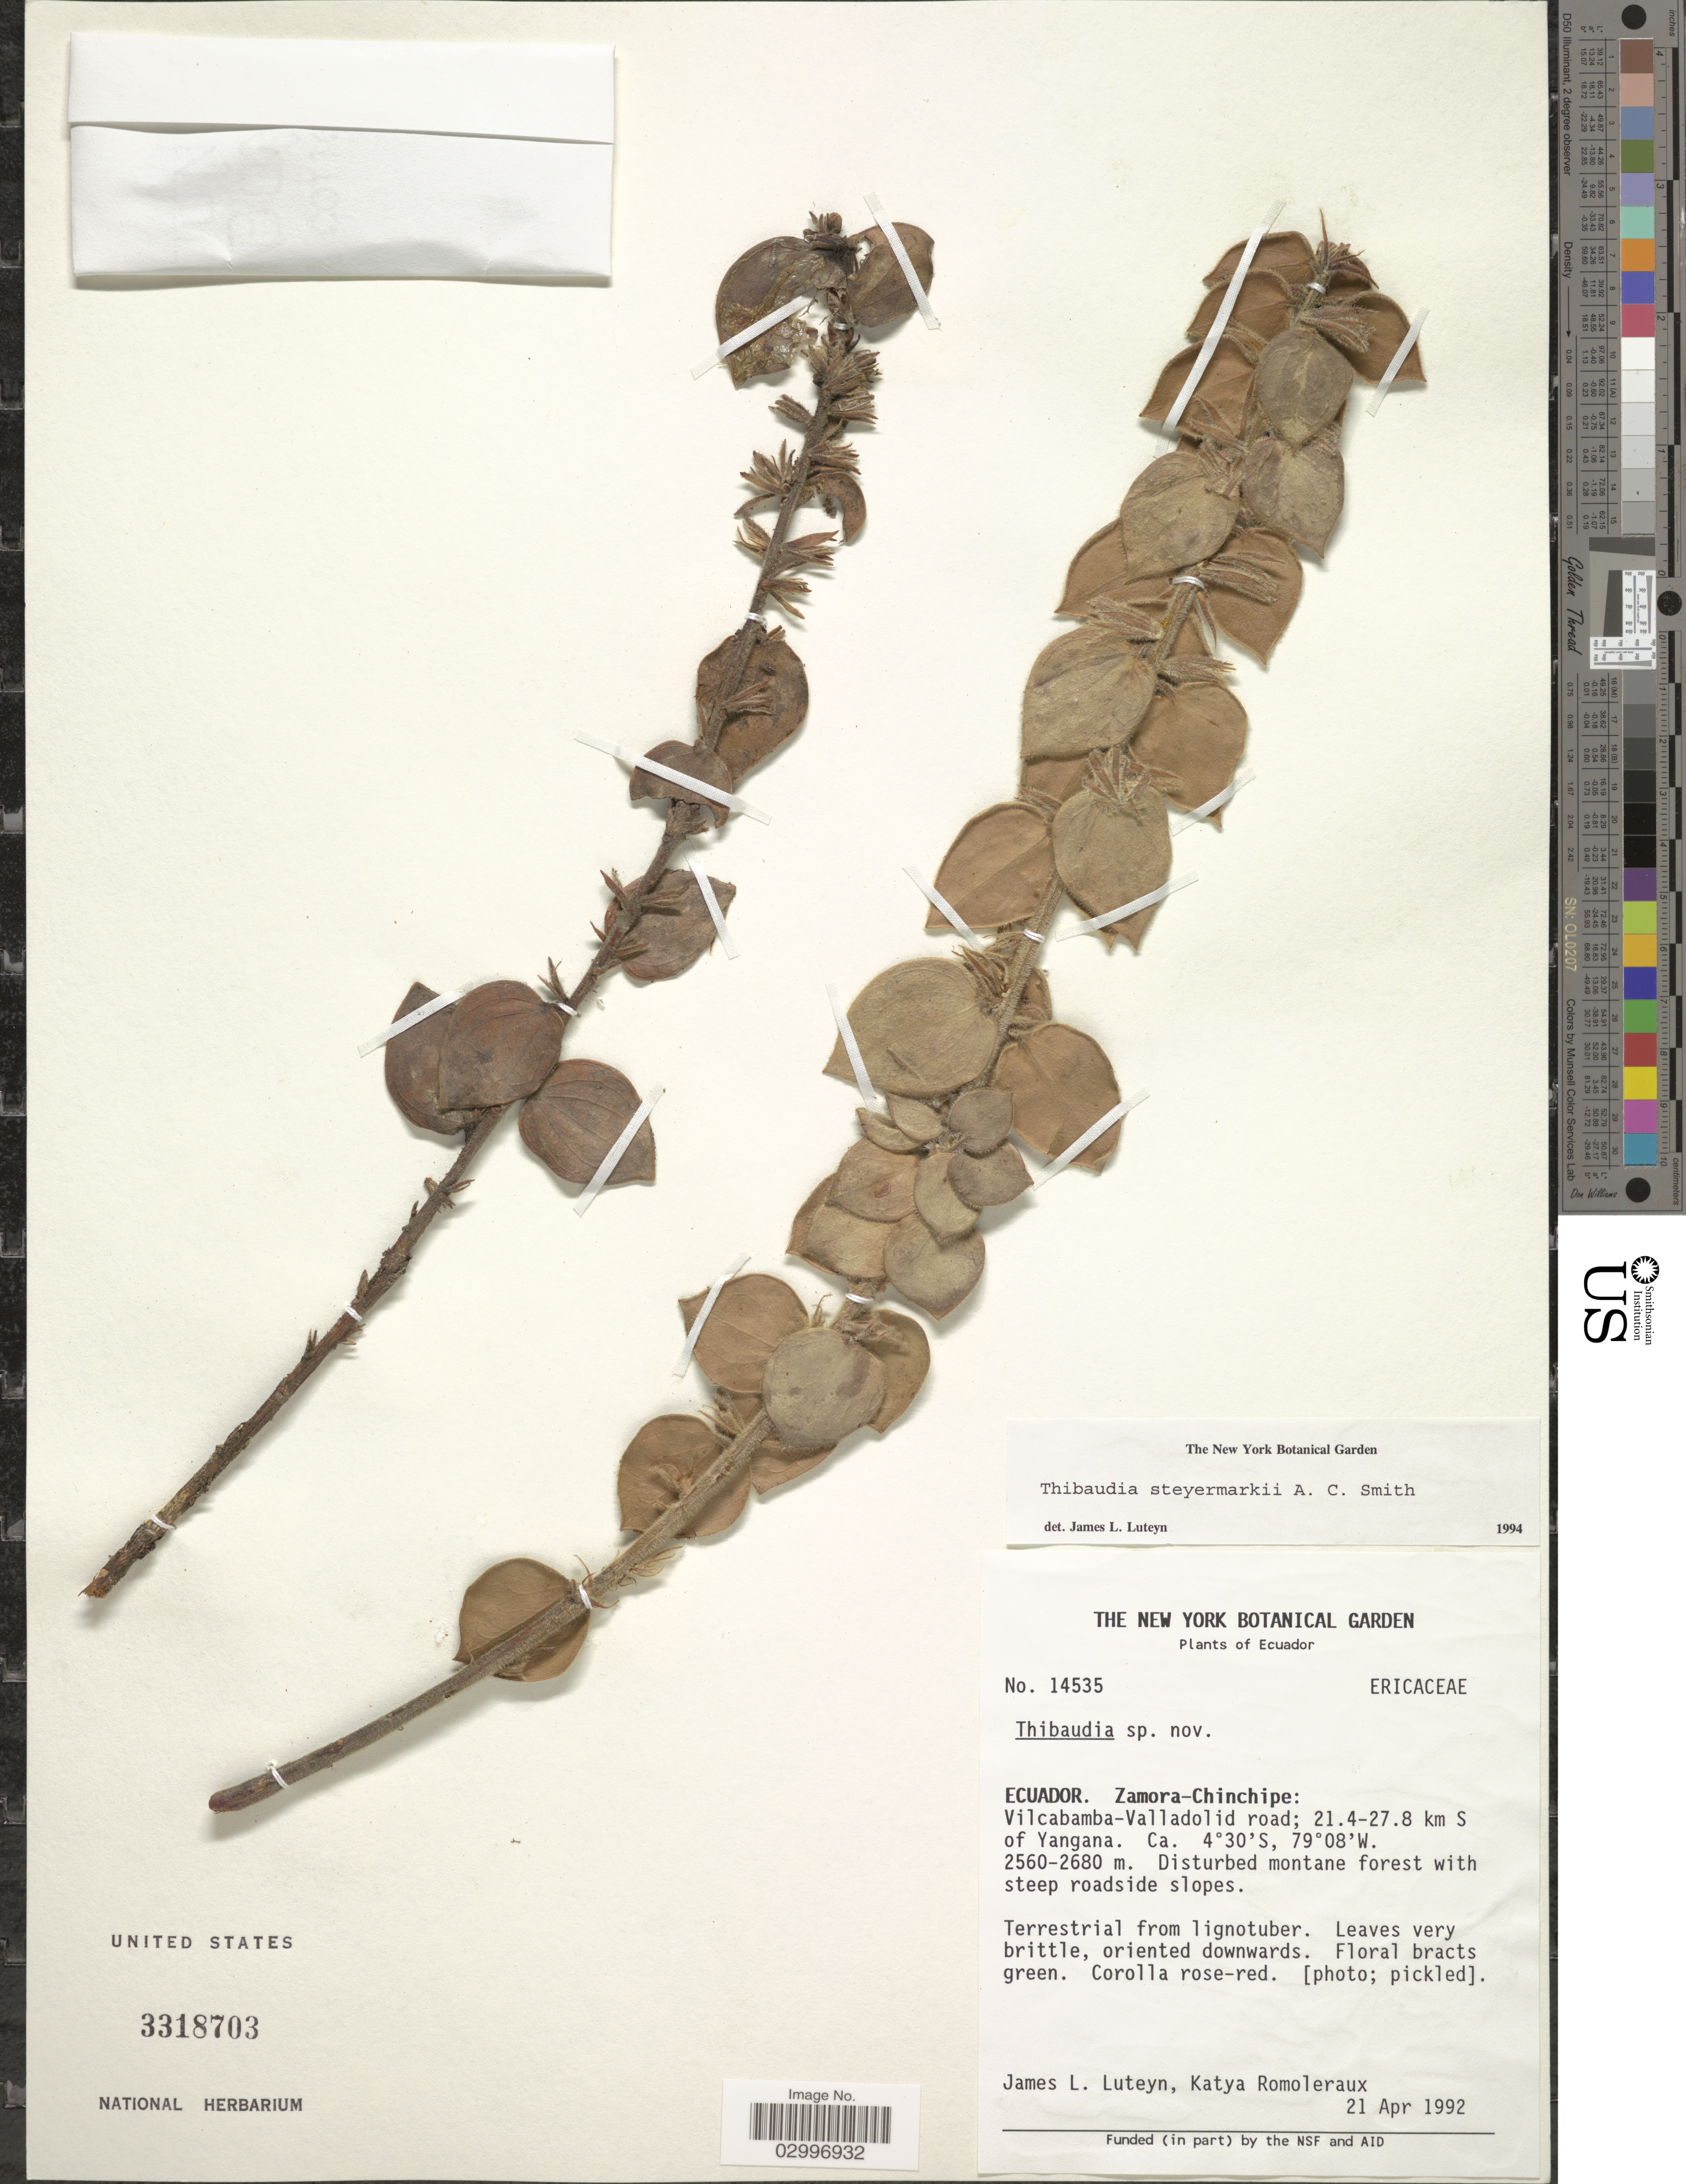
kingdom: Plantae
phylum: Tracheophyta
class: Magnoliopsida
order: Ericales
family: Ericaceae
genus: Thibaudia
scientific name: Thibaudia steyermarkii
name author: A.C. Sm.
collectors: J. Luteyn & K. Romoleroux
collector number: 14535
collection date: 1992-04-21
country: Ecuador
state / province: Zamora-Chinchipe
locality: Vilcabamba-Valladolid road, 21.4-27.8 km S of Yangana.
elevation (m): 2560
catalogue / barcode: US 3318703